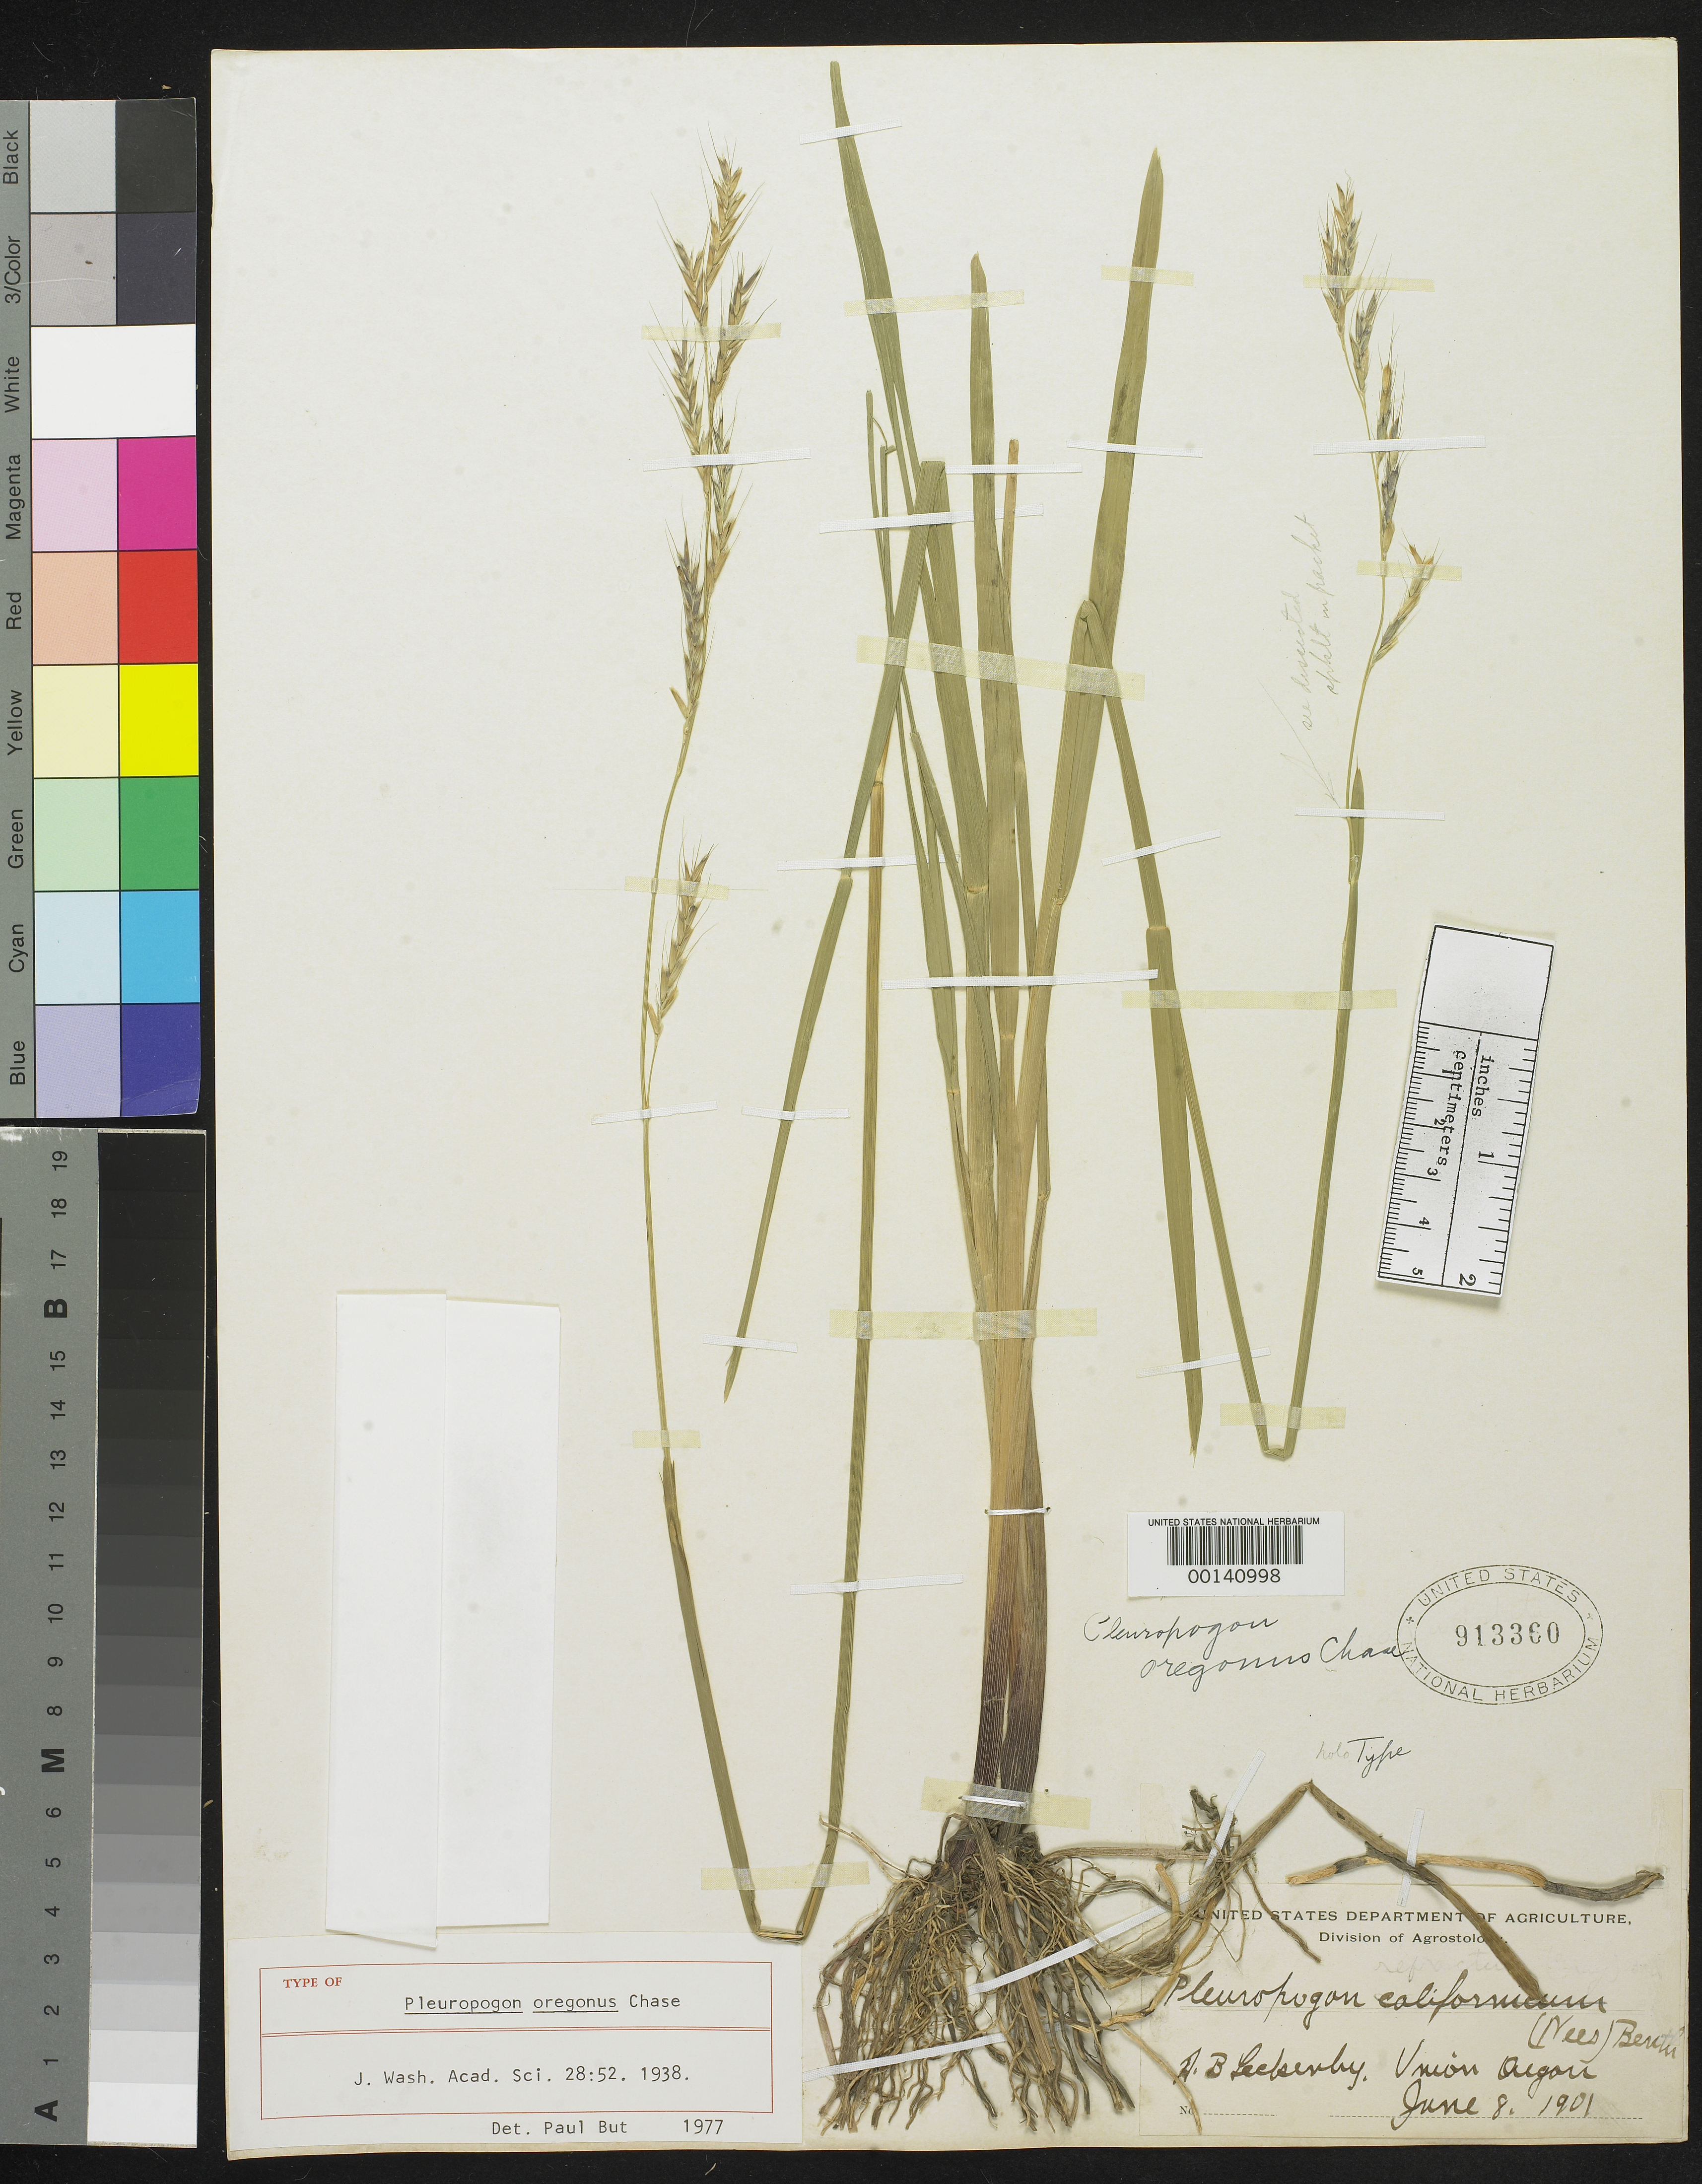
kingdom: Plantae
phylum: Tracheophyta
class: Liliopsida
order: Poales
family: Poaceae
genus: Pleuropogon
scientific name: Pleuropogon oregonus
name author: Chase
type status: Holotype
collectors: A. Leckenby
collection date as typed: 08 Jun 1901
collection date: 1901-06-08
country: United States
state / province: Oregon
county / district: Union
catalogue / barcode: US 913360